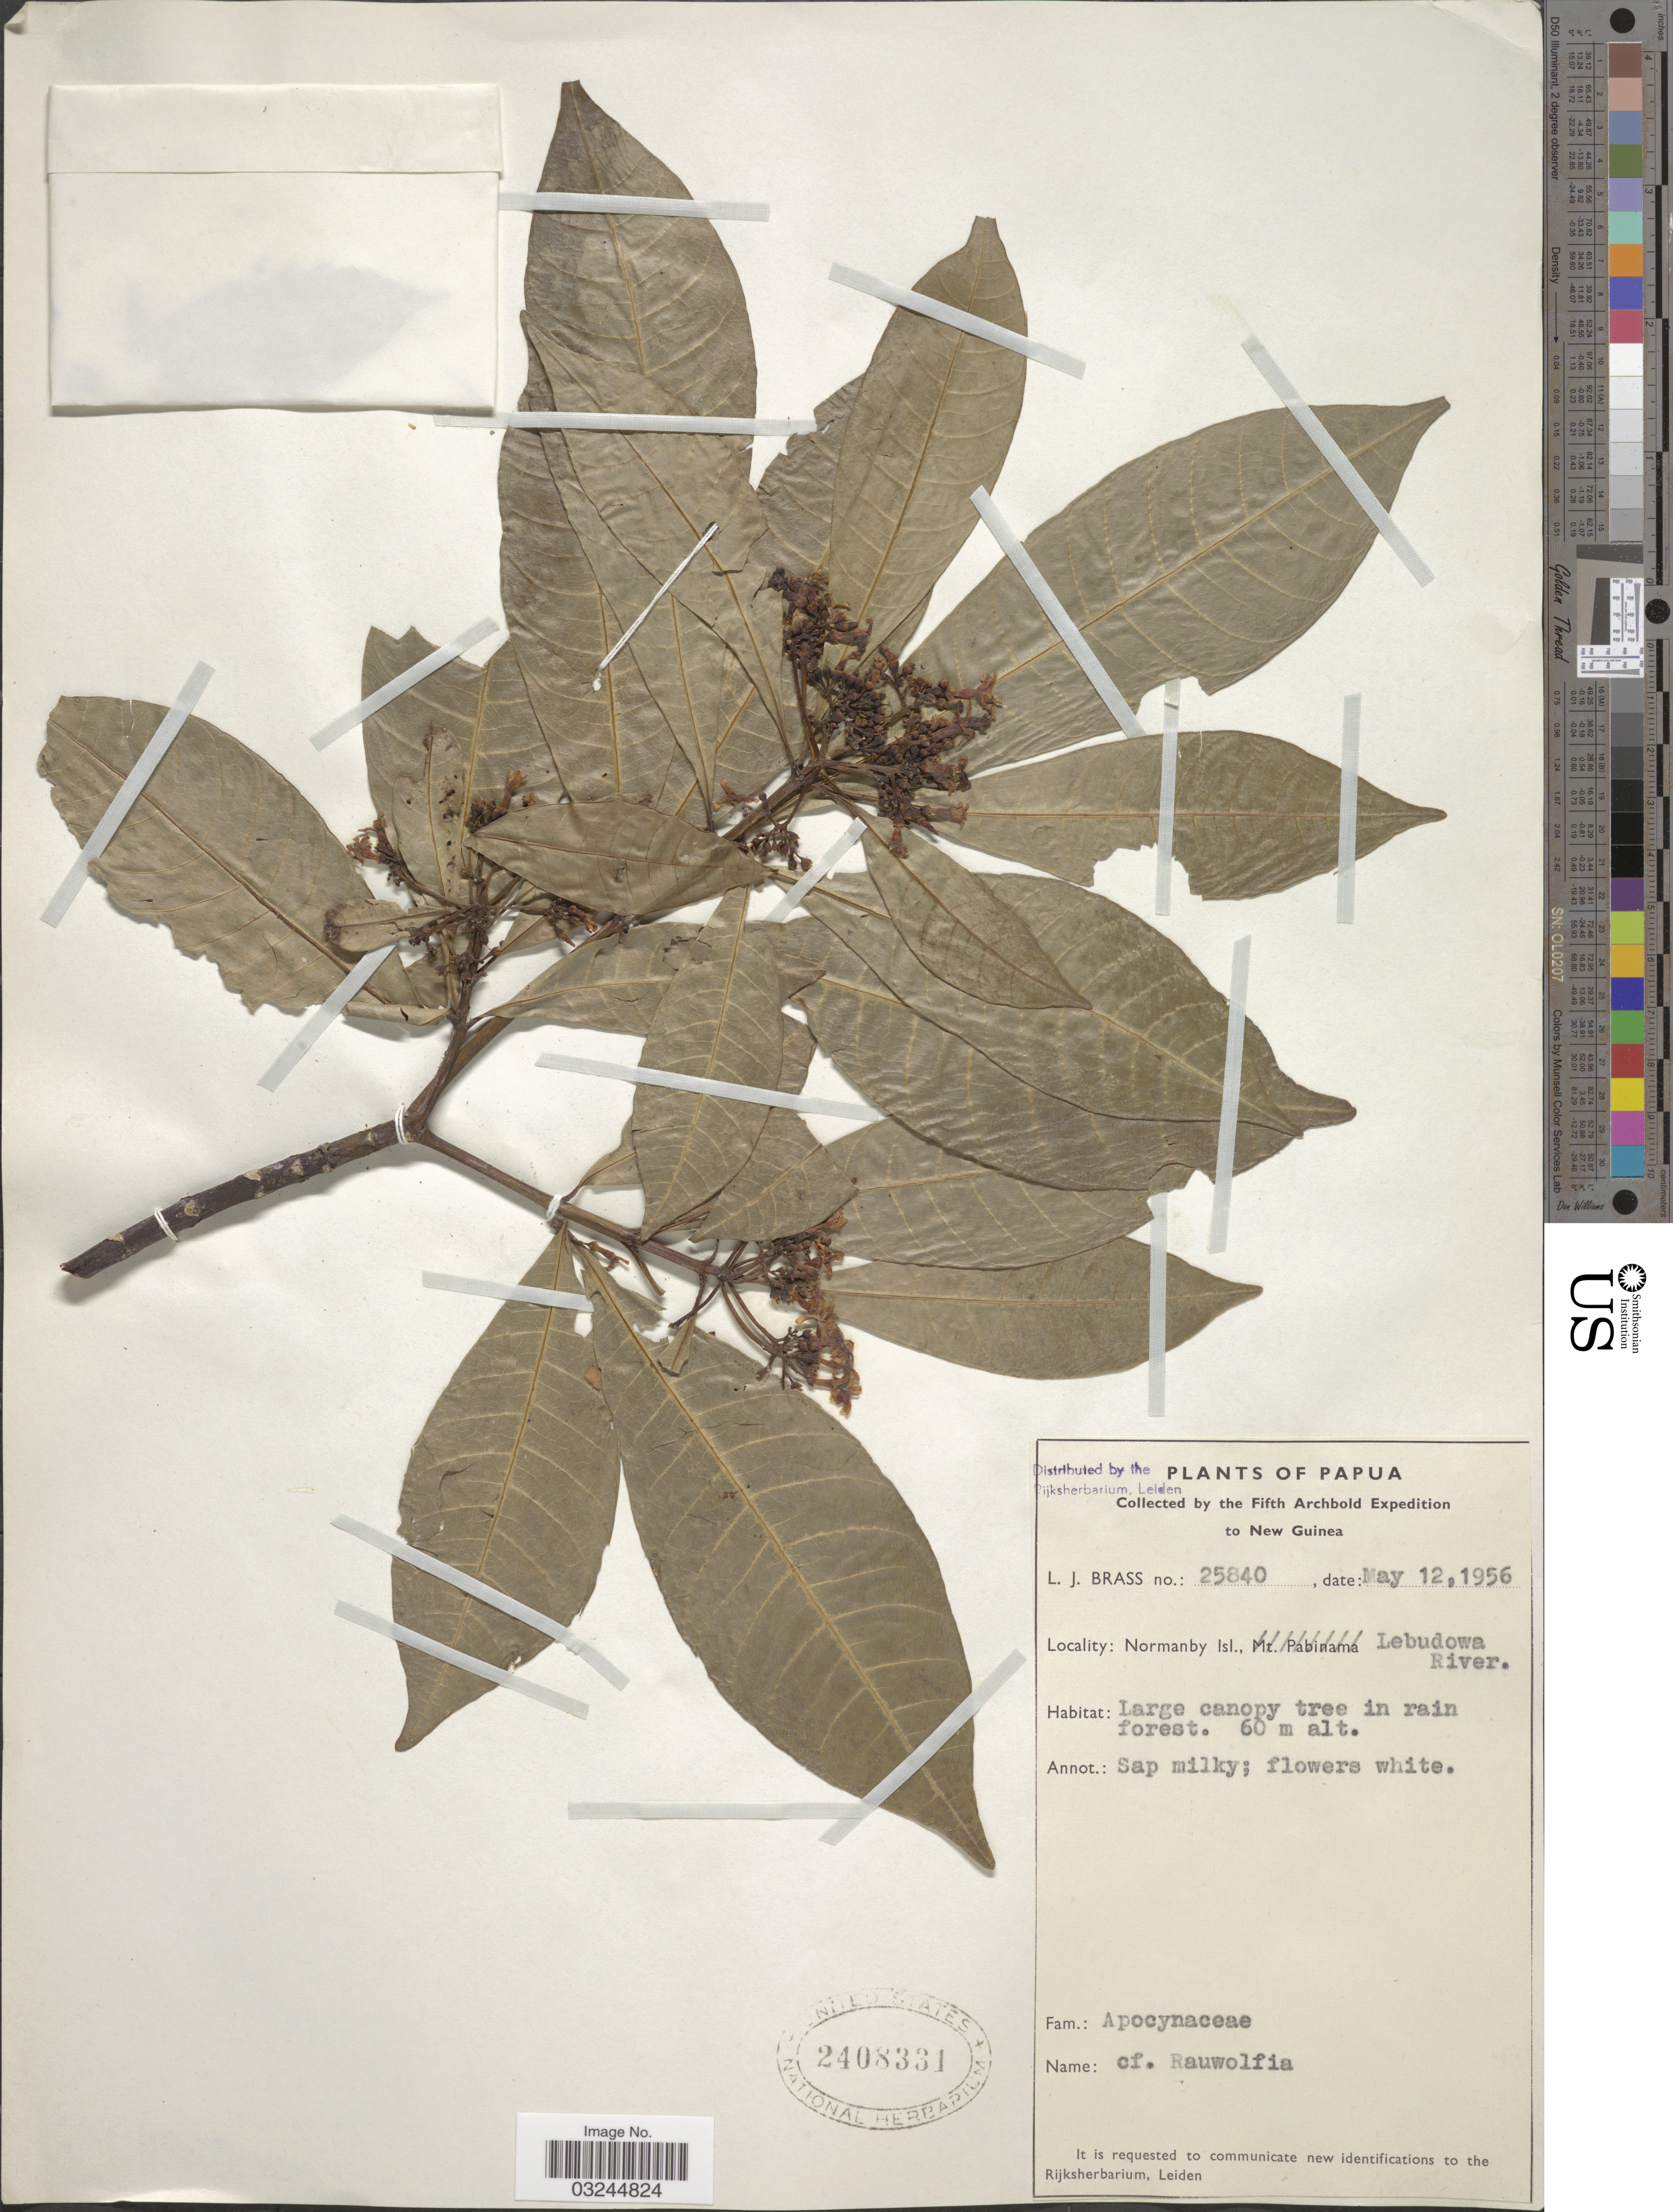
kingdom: Plantae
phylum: Tracheophyta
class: Magnoliopsida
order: Gentianales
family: Apocynaceae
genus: Rauvolfia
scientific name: Rauvolfia sp.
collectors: L. J. Brass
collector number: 25840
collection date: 1956-05-12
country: Papua New Guinea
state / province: Milne Bay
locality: Papua to New Guinea. Normanby Isl., Lebudowa River.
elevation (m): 60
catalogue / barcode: US 2408331